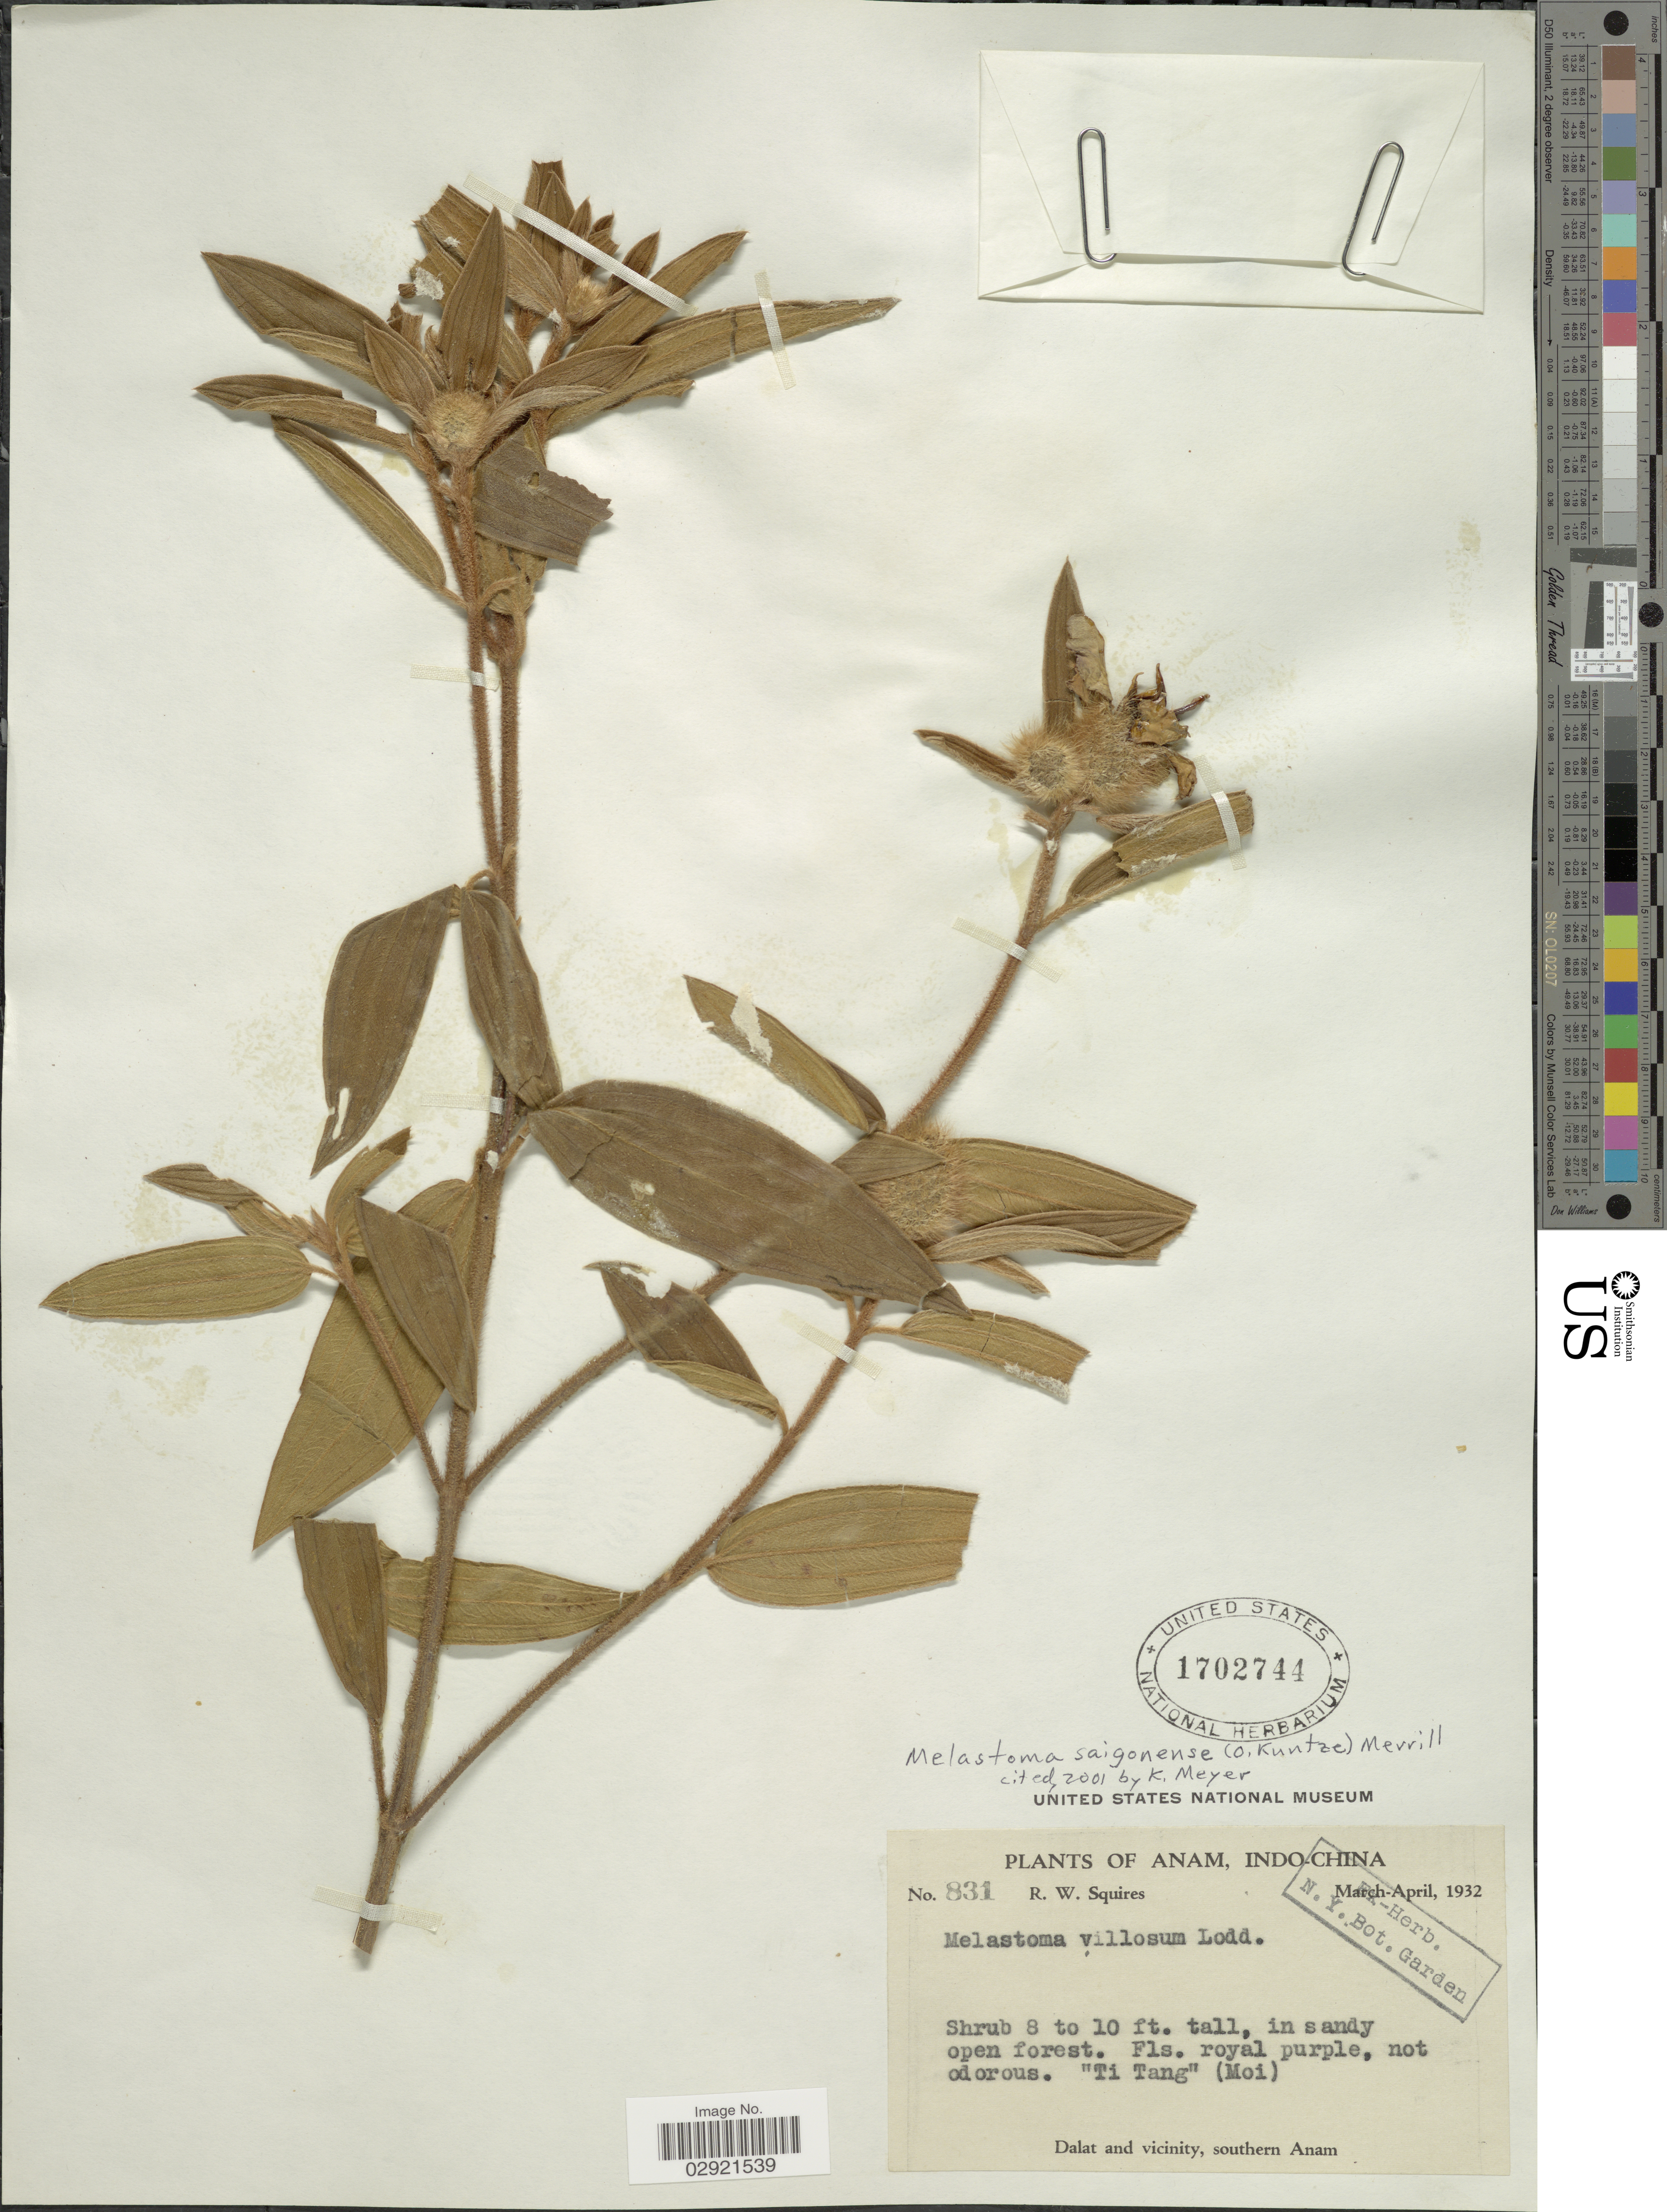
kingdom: Plantae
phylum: Tracheophyta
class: Magnoliopsida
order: Myrtales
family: Melastomataceae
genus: Melastoma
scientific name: Melastoma saigonense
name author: (Kuntze) Merr.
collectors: R. Squires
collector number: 831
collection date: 1932-03/1932-04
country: Vietnam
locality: Anam, Indo-China. "Ti Tang" (Moi).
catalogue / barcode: US 1702744